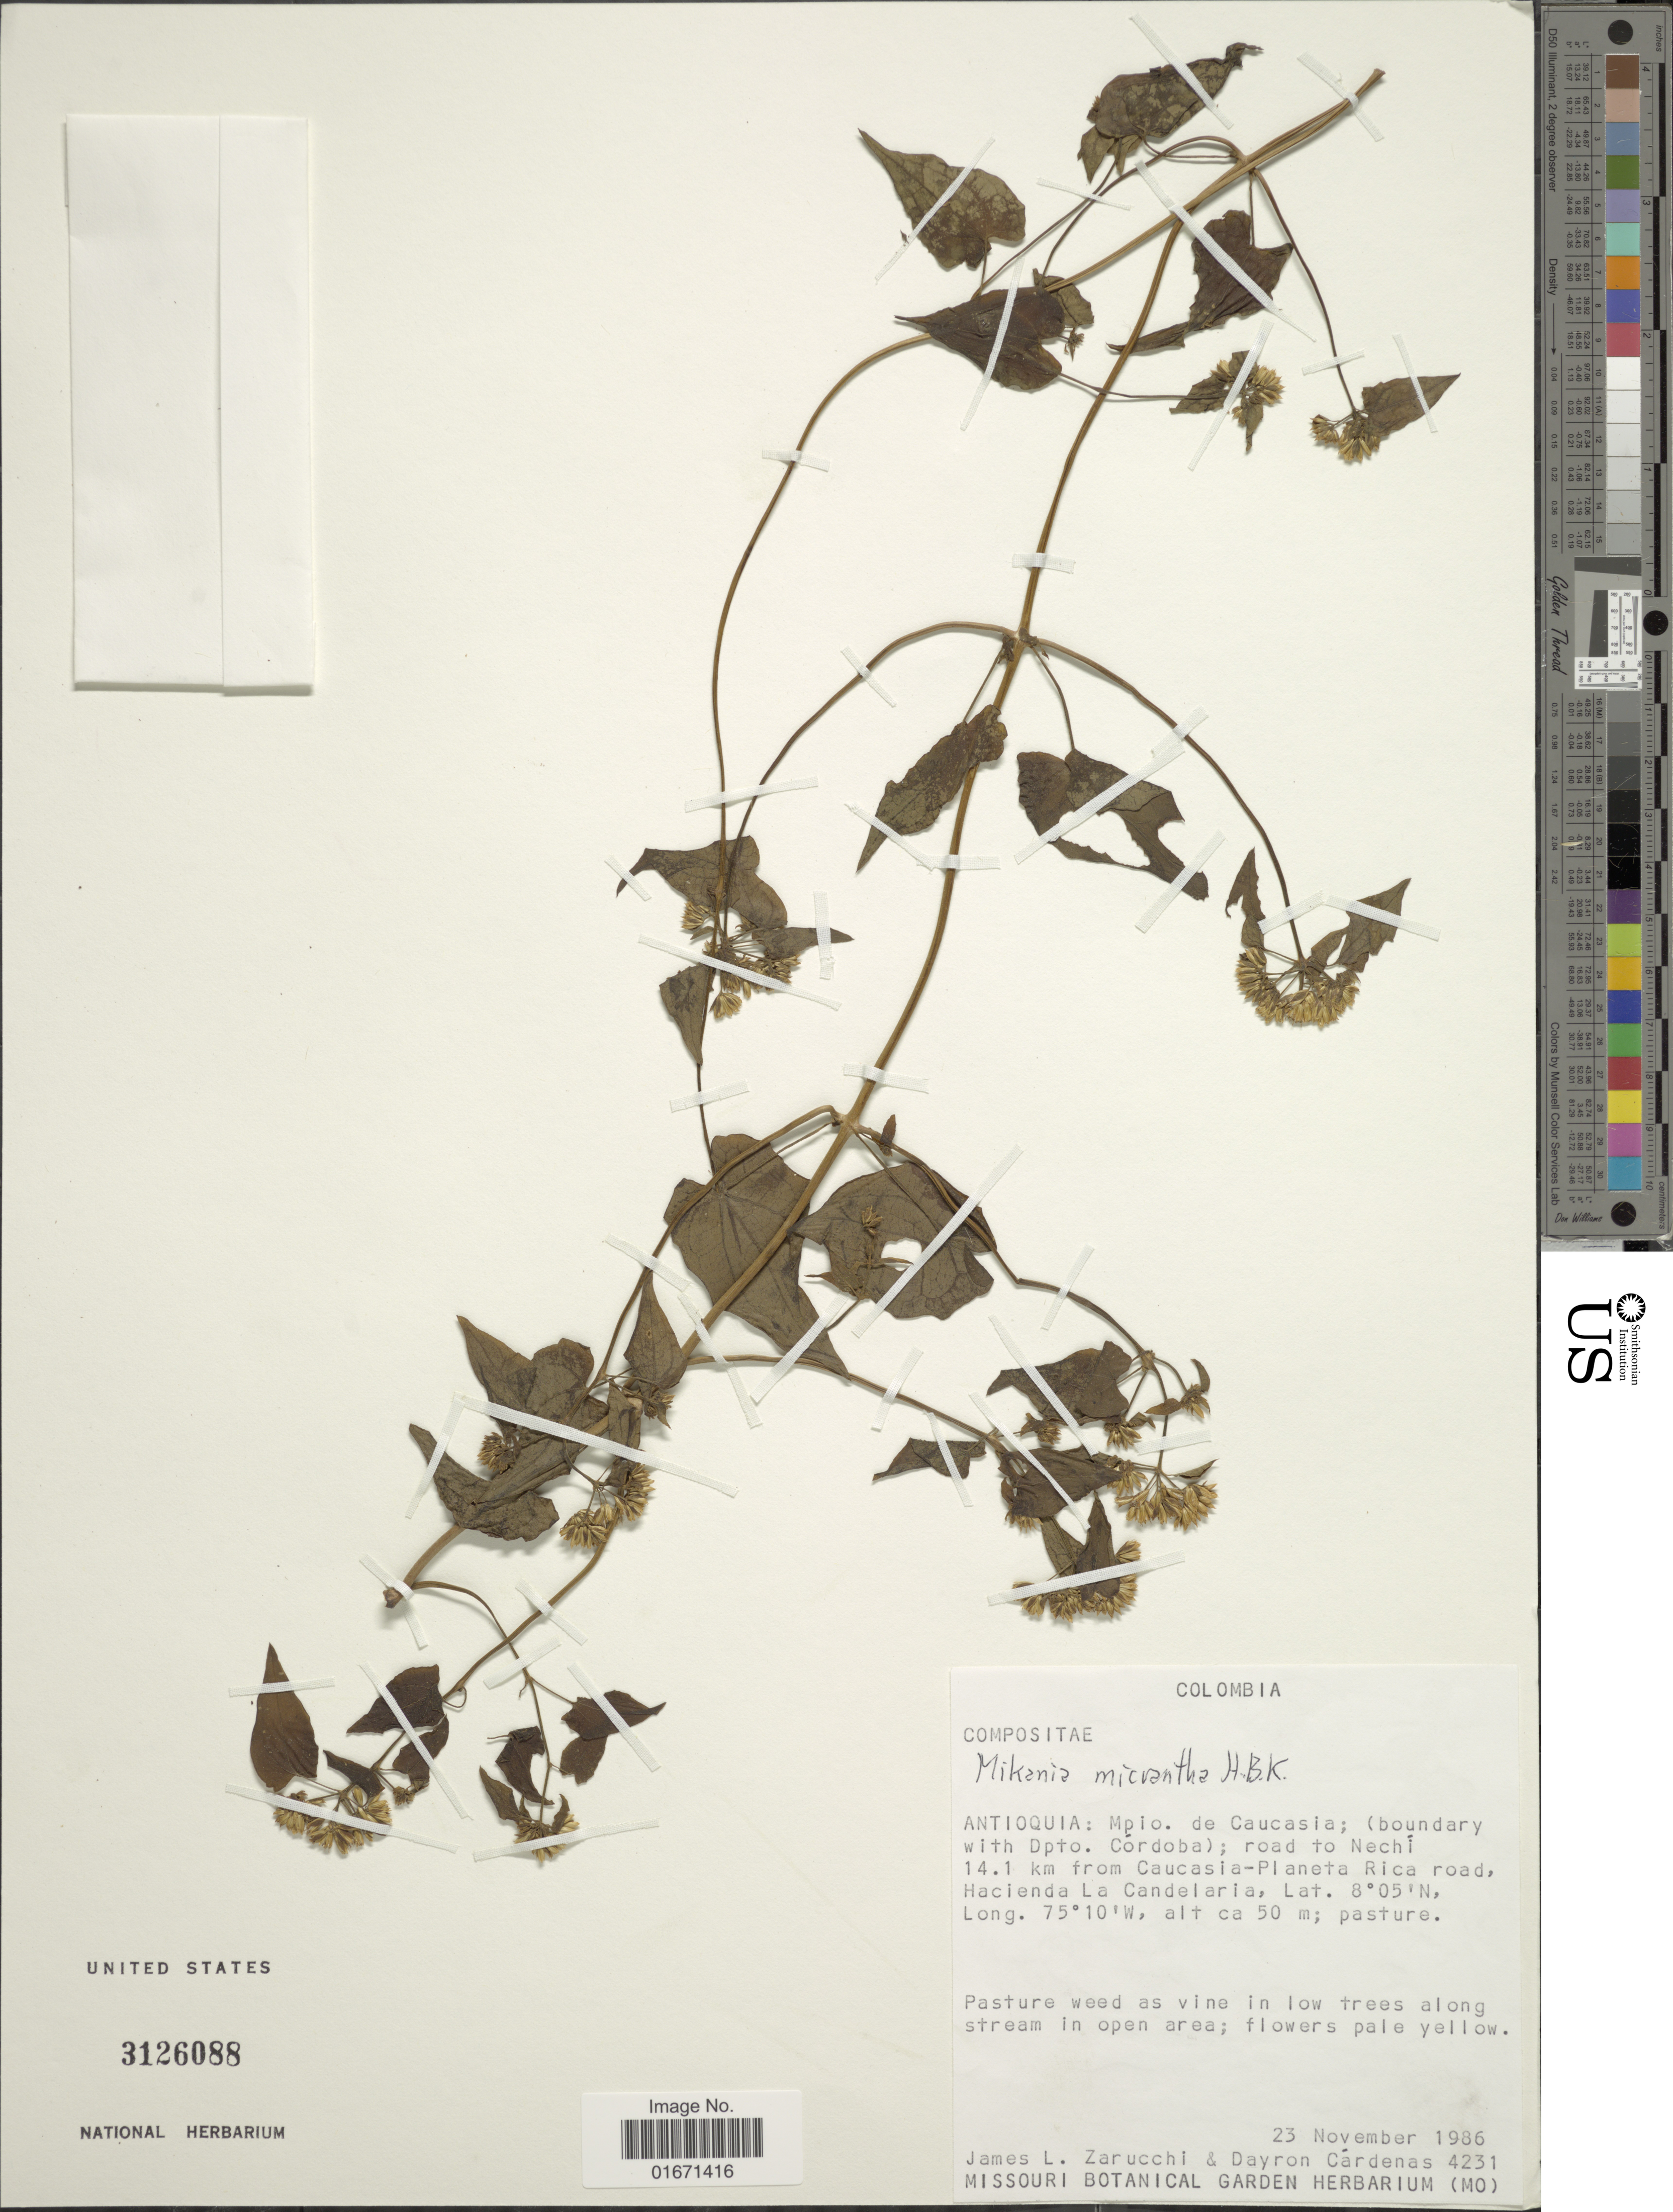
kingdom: Plantae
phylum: Tracheophyta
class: Magnoliopsida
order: Asterales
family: Asteraceae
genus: Mikania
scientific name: Mikania micrantha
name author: Kunth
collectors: J. L. Zarucchi & D. Cárdenas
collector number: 4231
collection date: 1986-11-23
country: Colombia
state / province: Antioquia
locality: Antioquia: Mpio. de Caucasia; (boundary with Dpto. Córdoba); road to Nechí 14.1 km from Caucasia-Planeta Rica road, Hacienda La Candelaria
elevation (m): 50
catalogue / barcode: US 3126088